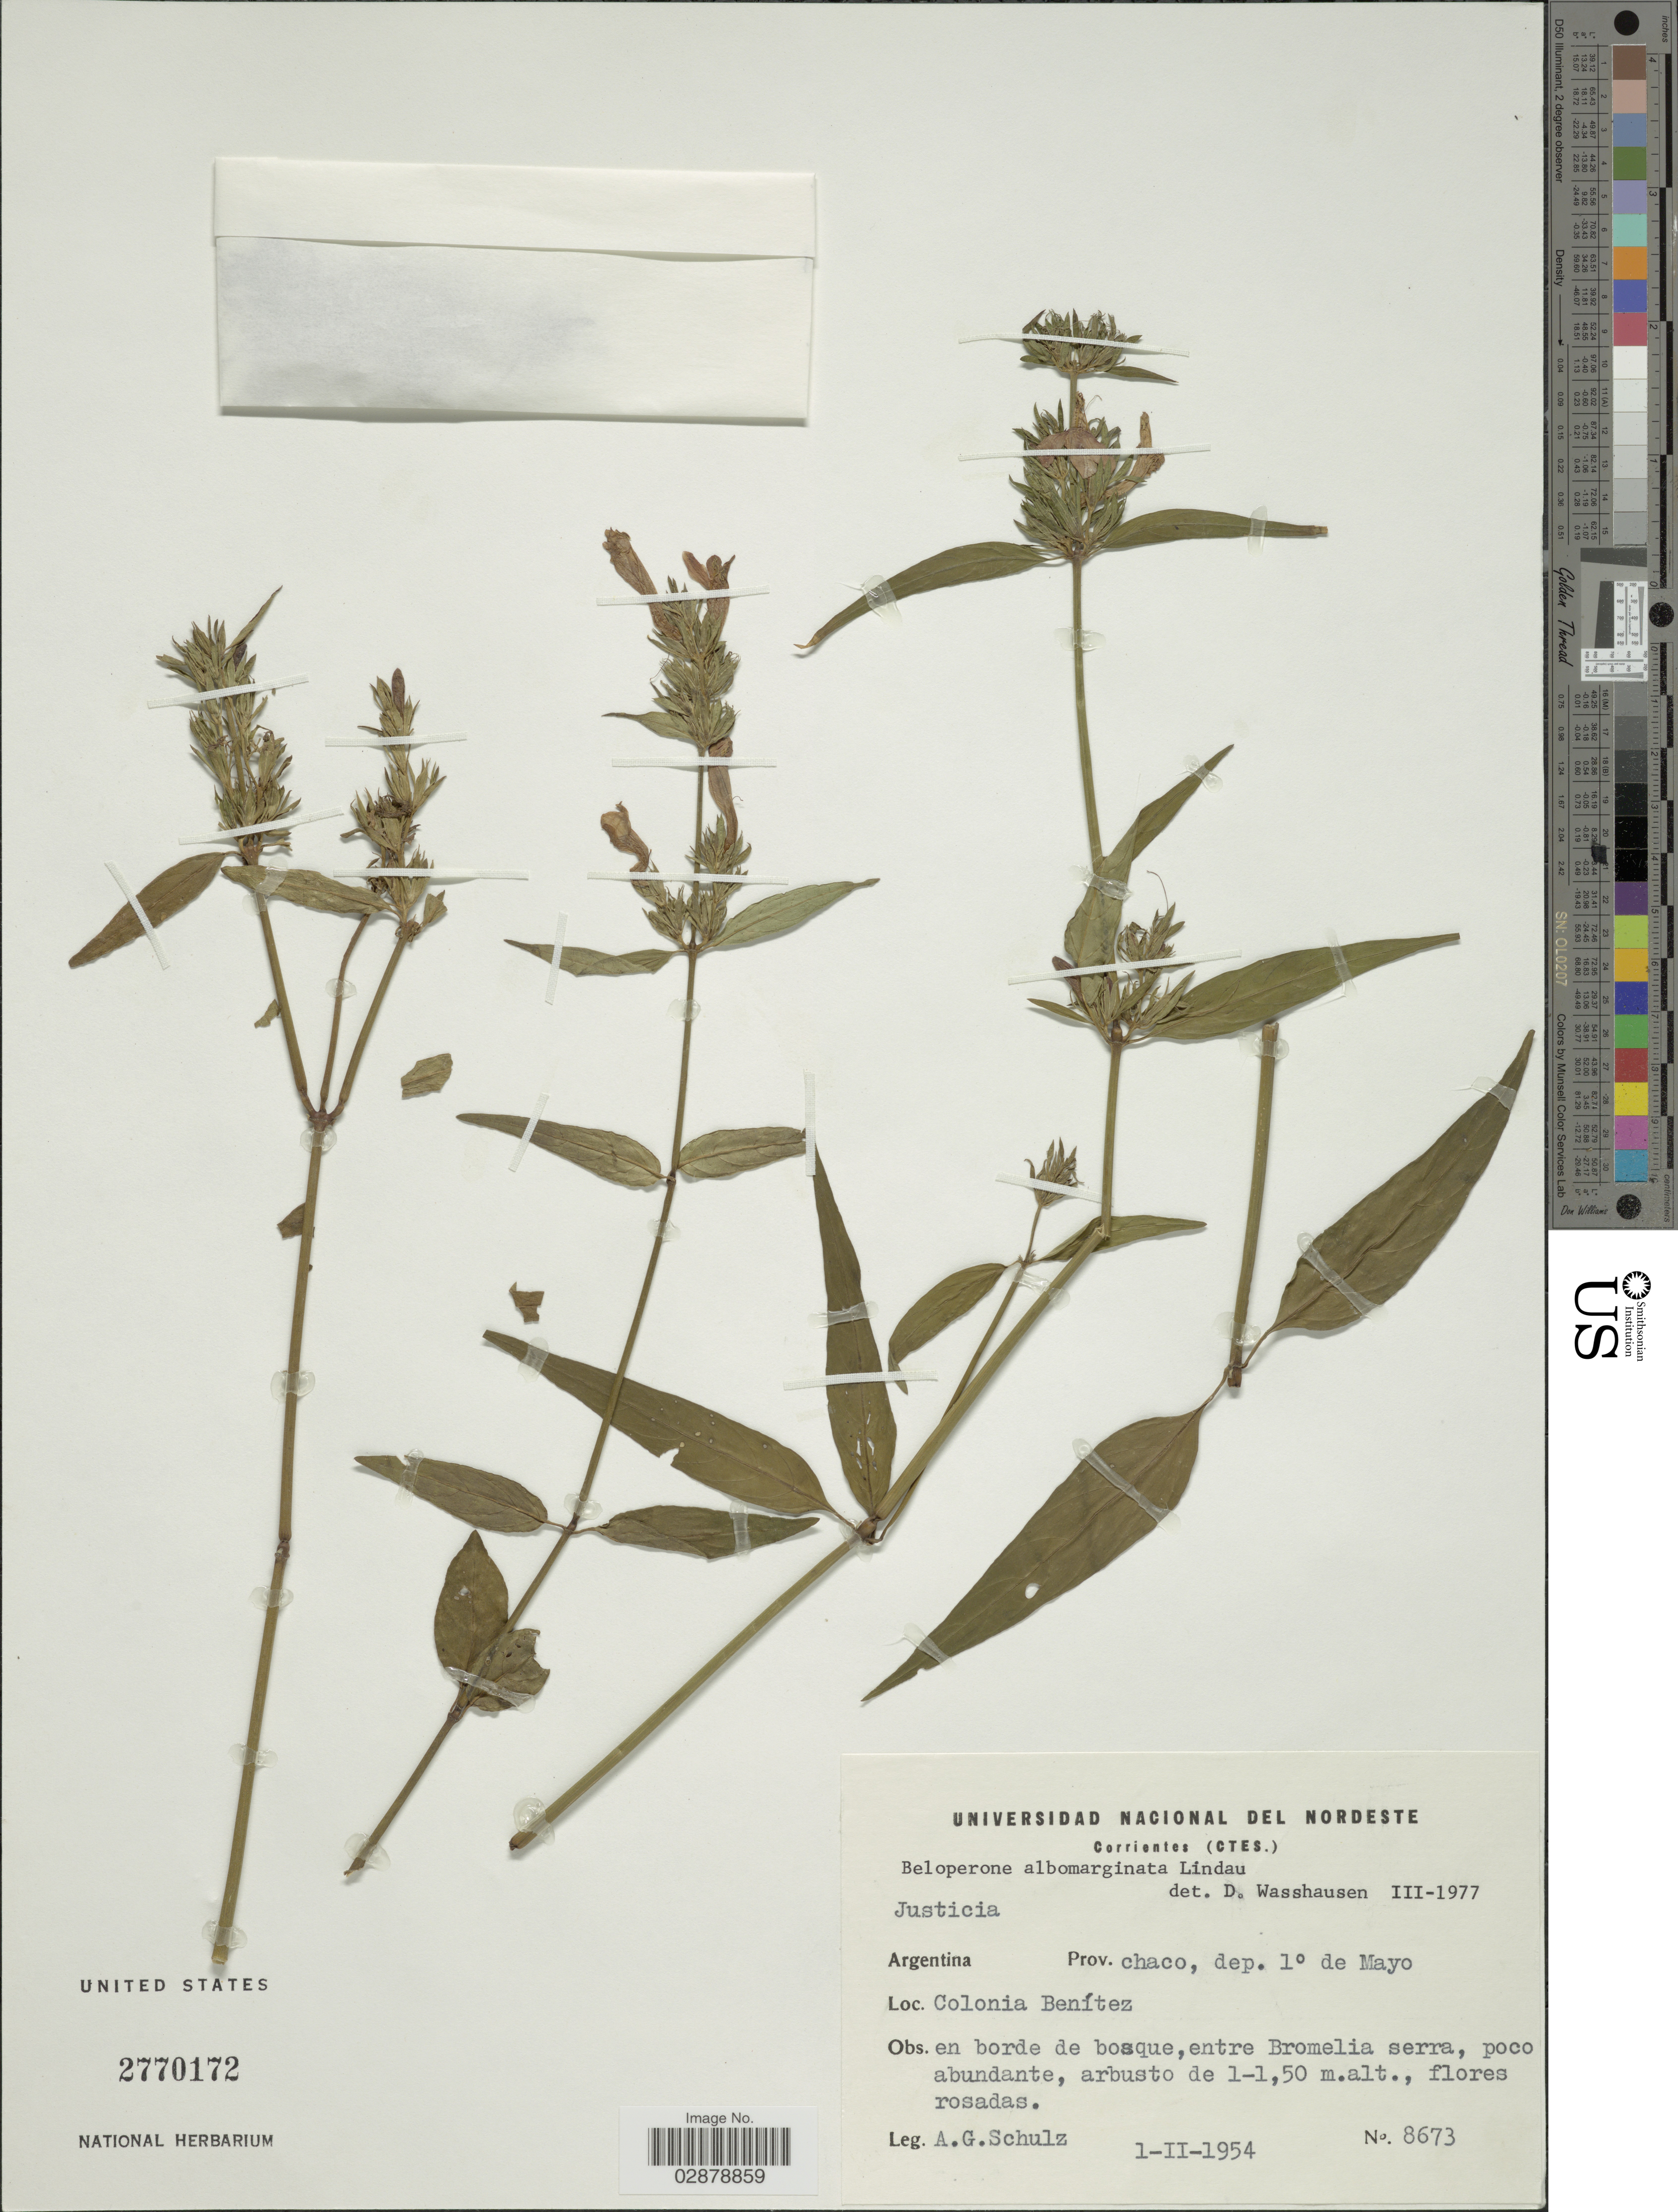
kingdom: Plantae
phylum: Tracheophyta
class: Magnoliopsida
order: Lamiales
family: Acanthaceae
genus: Justicia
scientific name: Justicia dumetorum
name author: Morong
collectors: A. G. Schulz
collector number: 8673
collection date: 1954-02-01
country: Argentina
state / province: Chaco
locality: Dep. 1° de Mayo. Colonia Benítez.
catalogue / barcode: US 2770172